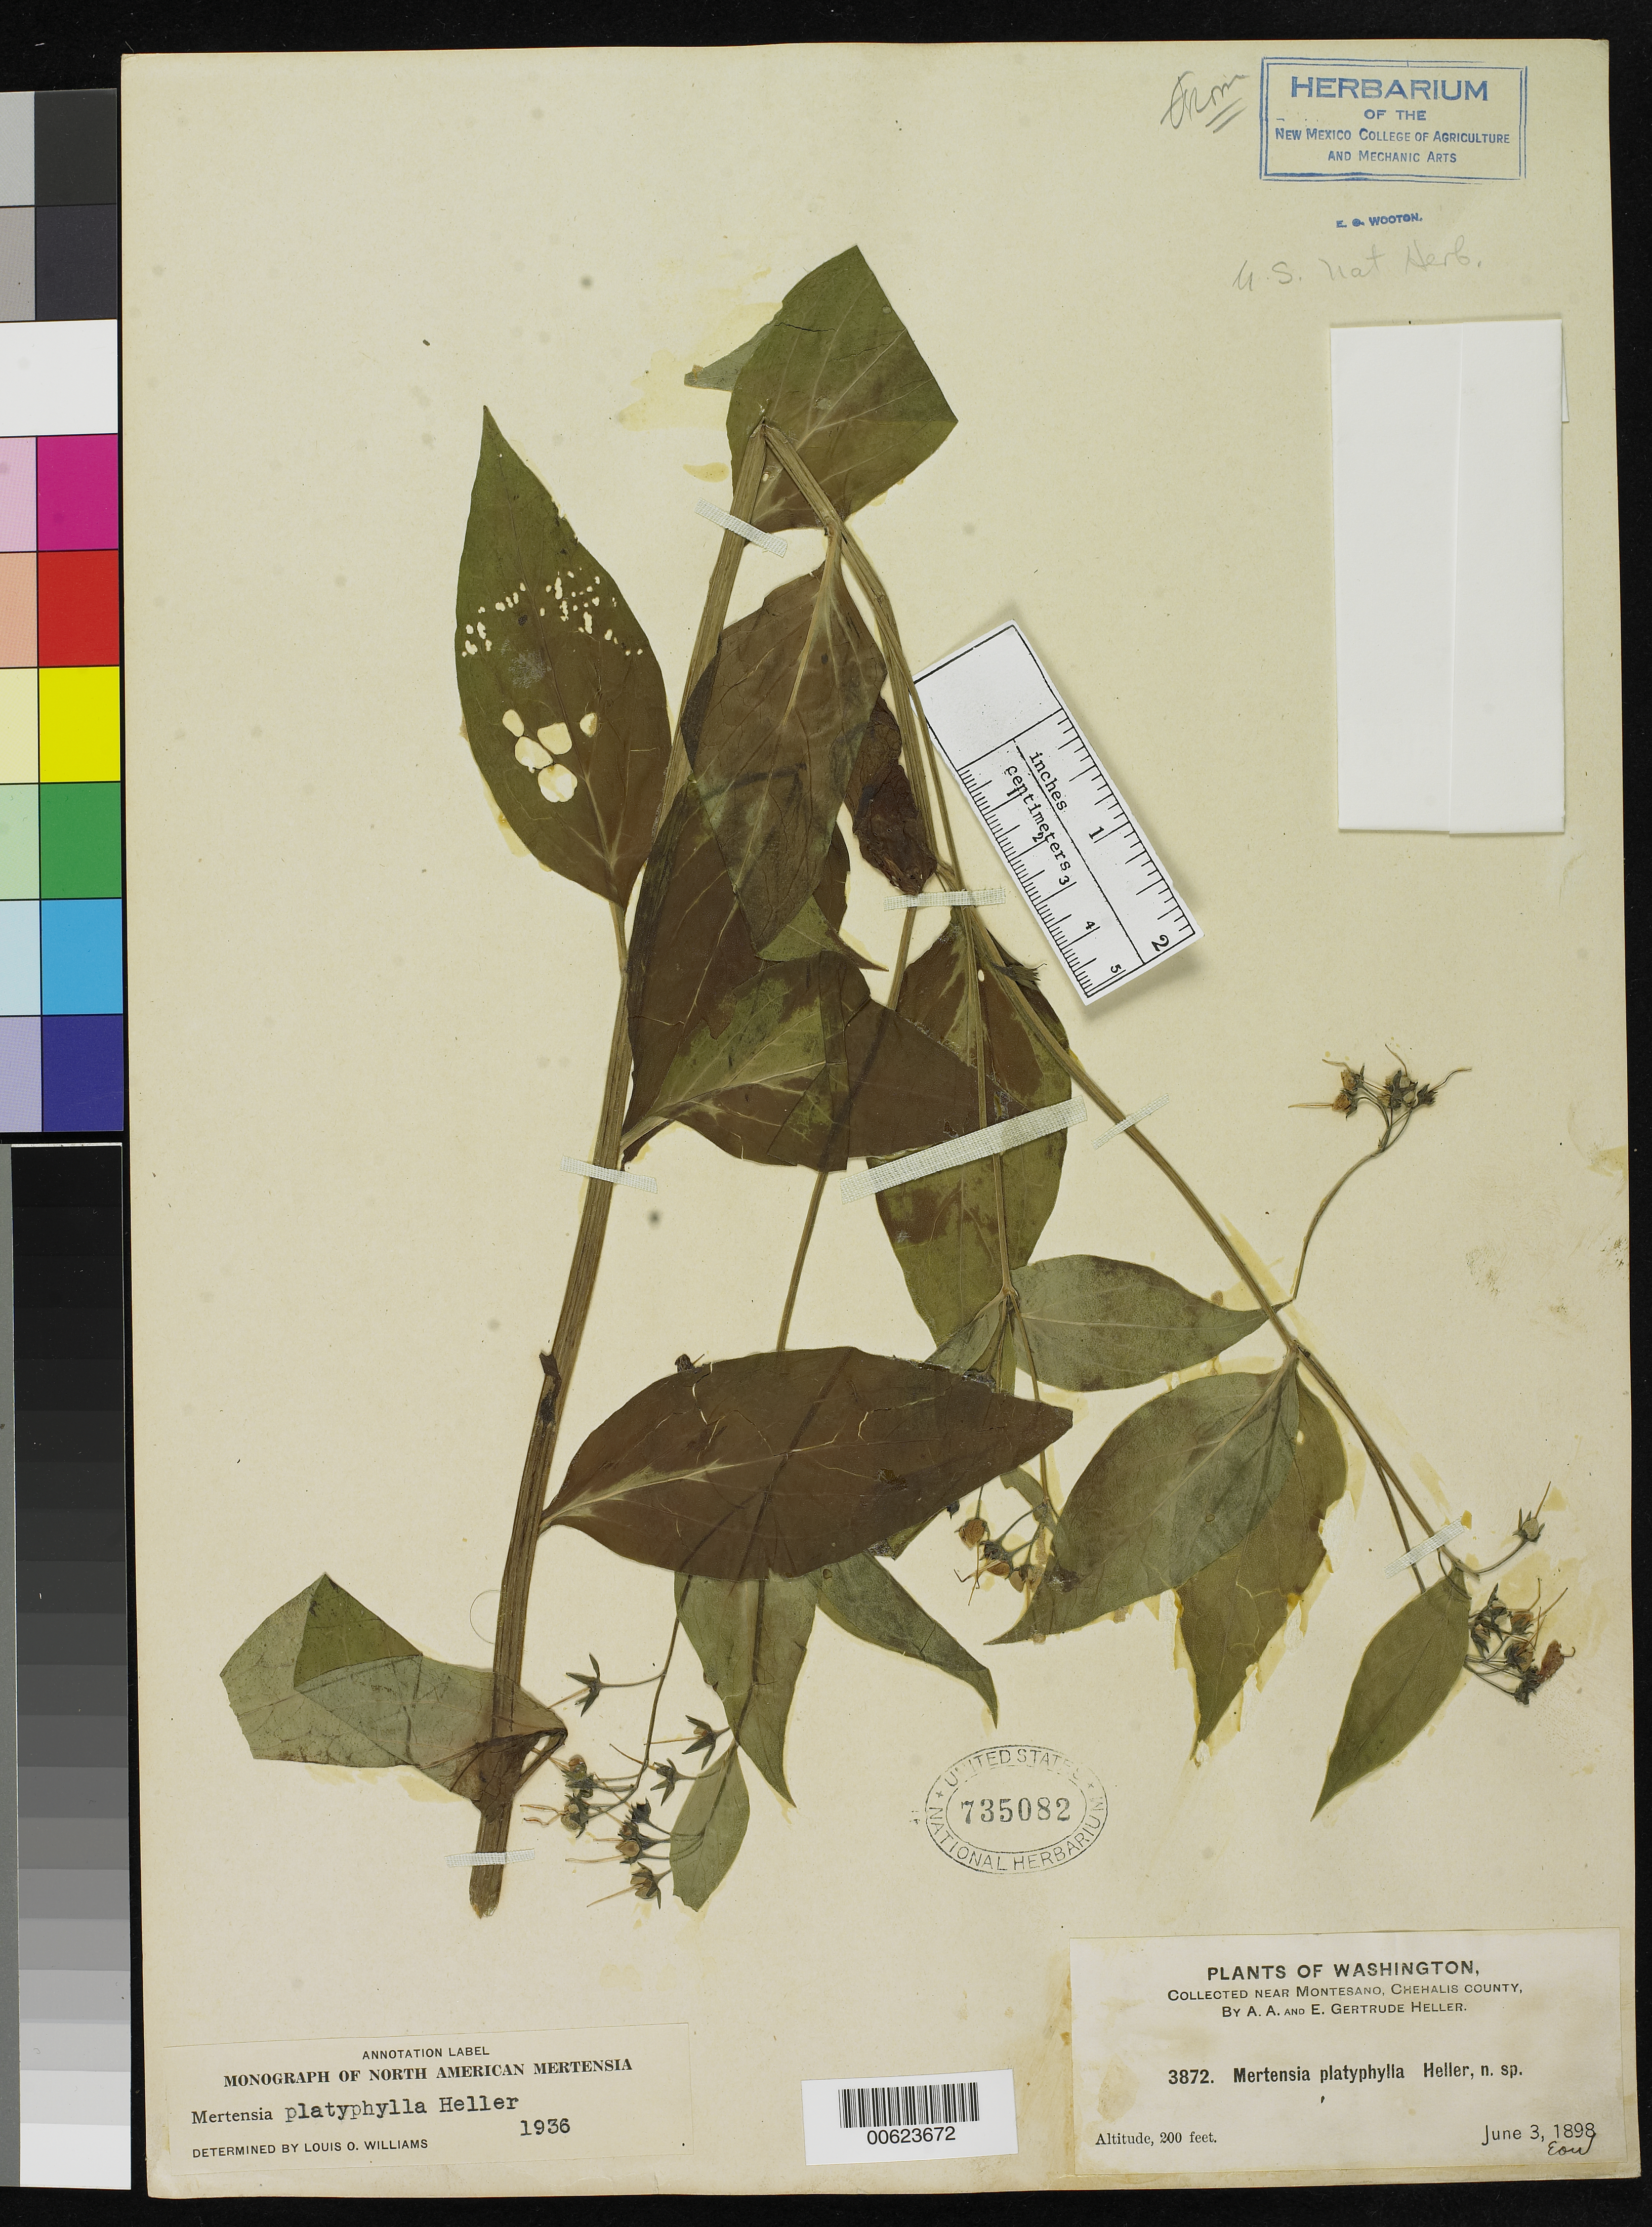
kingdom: Plantae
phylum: Tracheophyta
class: Magnoliopsida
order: Boraginales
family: Boraginaceae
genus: Mertensia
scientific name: Mertensia platyphylla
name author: A. Heller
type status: Isotype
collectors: A. A. Heller & E. G. Heller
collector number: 3872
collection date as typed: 03 Jun 1898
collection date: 1898-06-03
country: United States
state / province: Washington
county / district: Grays Harbor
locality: Near Montesano.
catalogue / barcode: US 735082